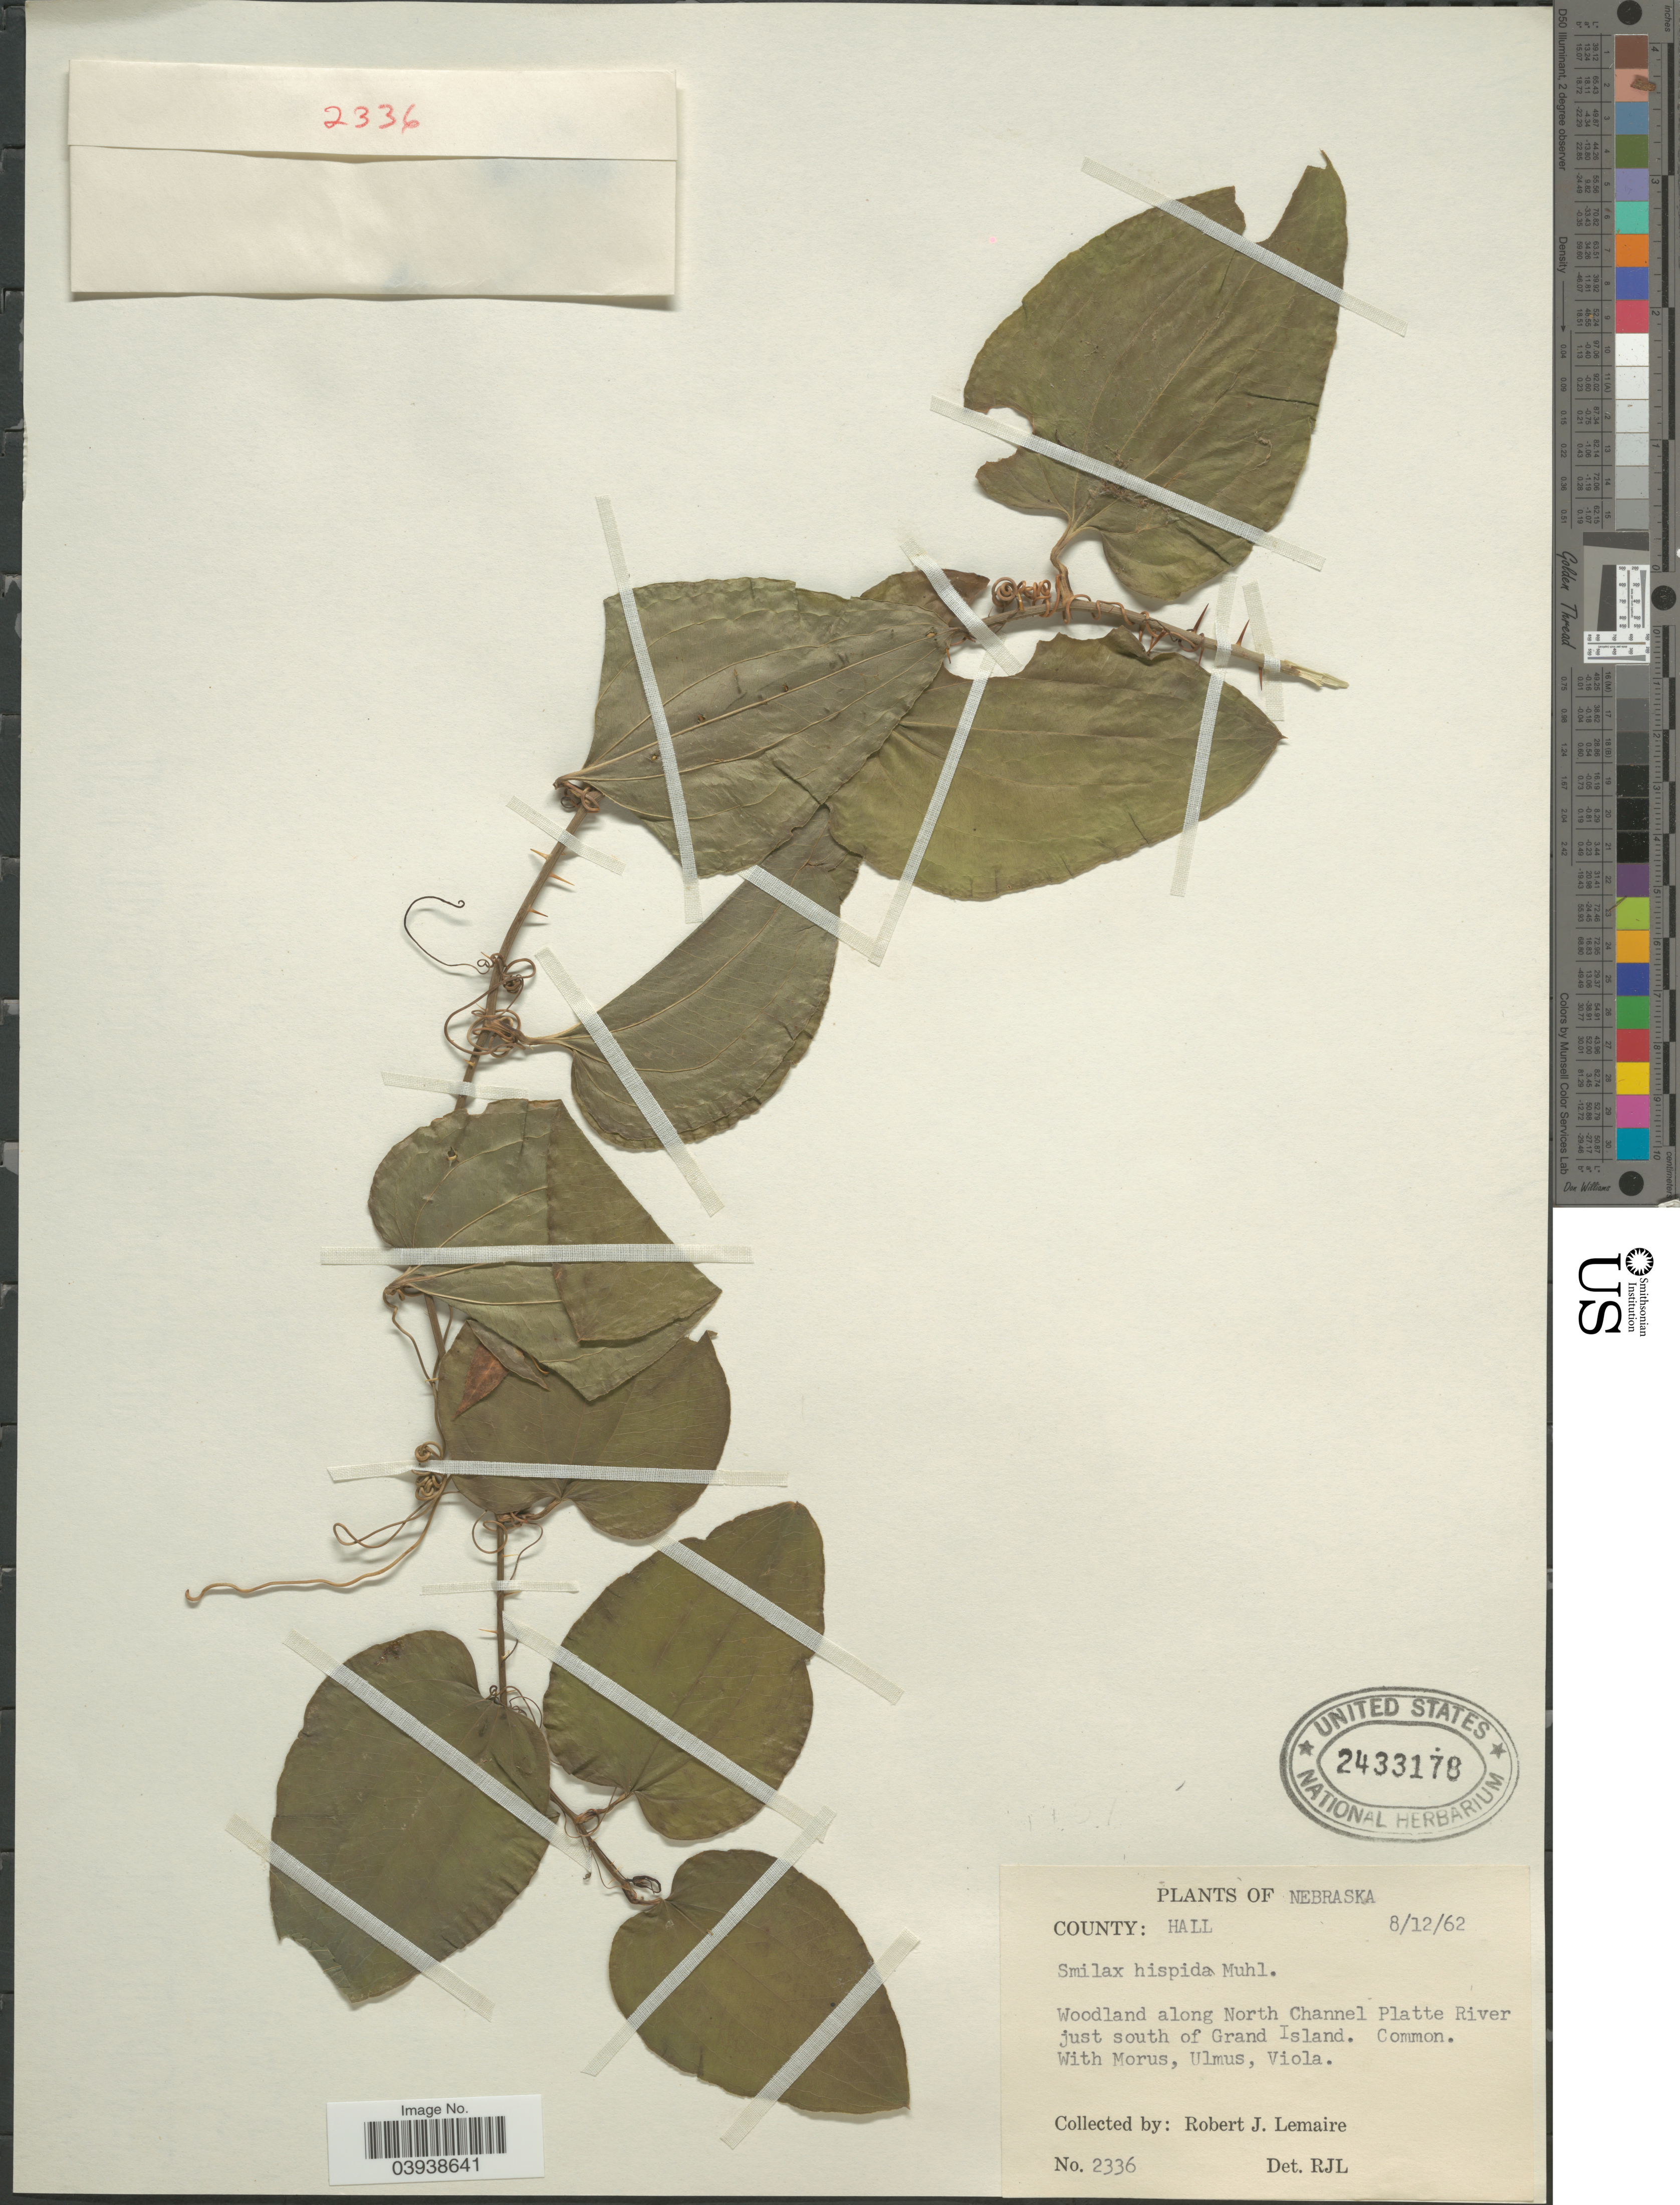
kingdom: Plantae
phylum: Tracheophyta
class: Liliopsida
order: Liliales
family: Smilacaceae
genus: Smilax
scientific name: Smilax hispida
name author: Raf.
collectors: R. J. Lemaire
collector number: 2336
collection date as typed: Transcribed d/m/y: 12/8/62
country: United States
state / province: Nebraska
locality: County: Hall. Woodland along North Channel Platte River just south of Grand Island.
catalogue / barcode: US 2433178